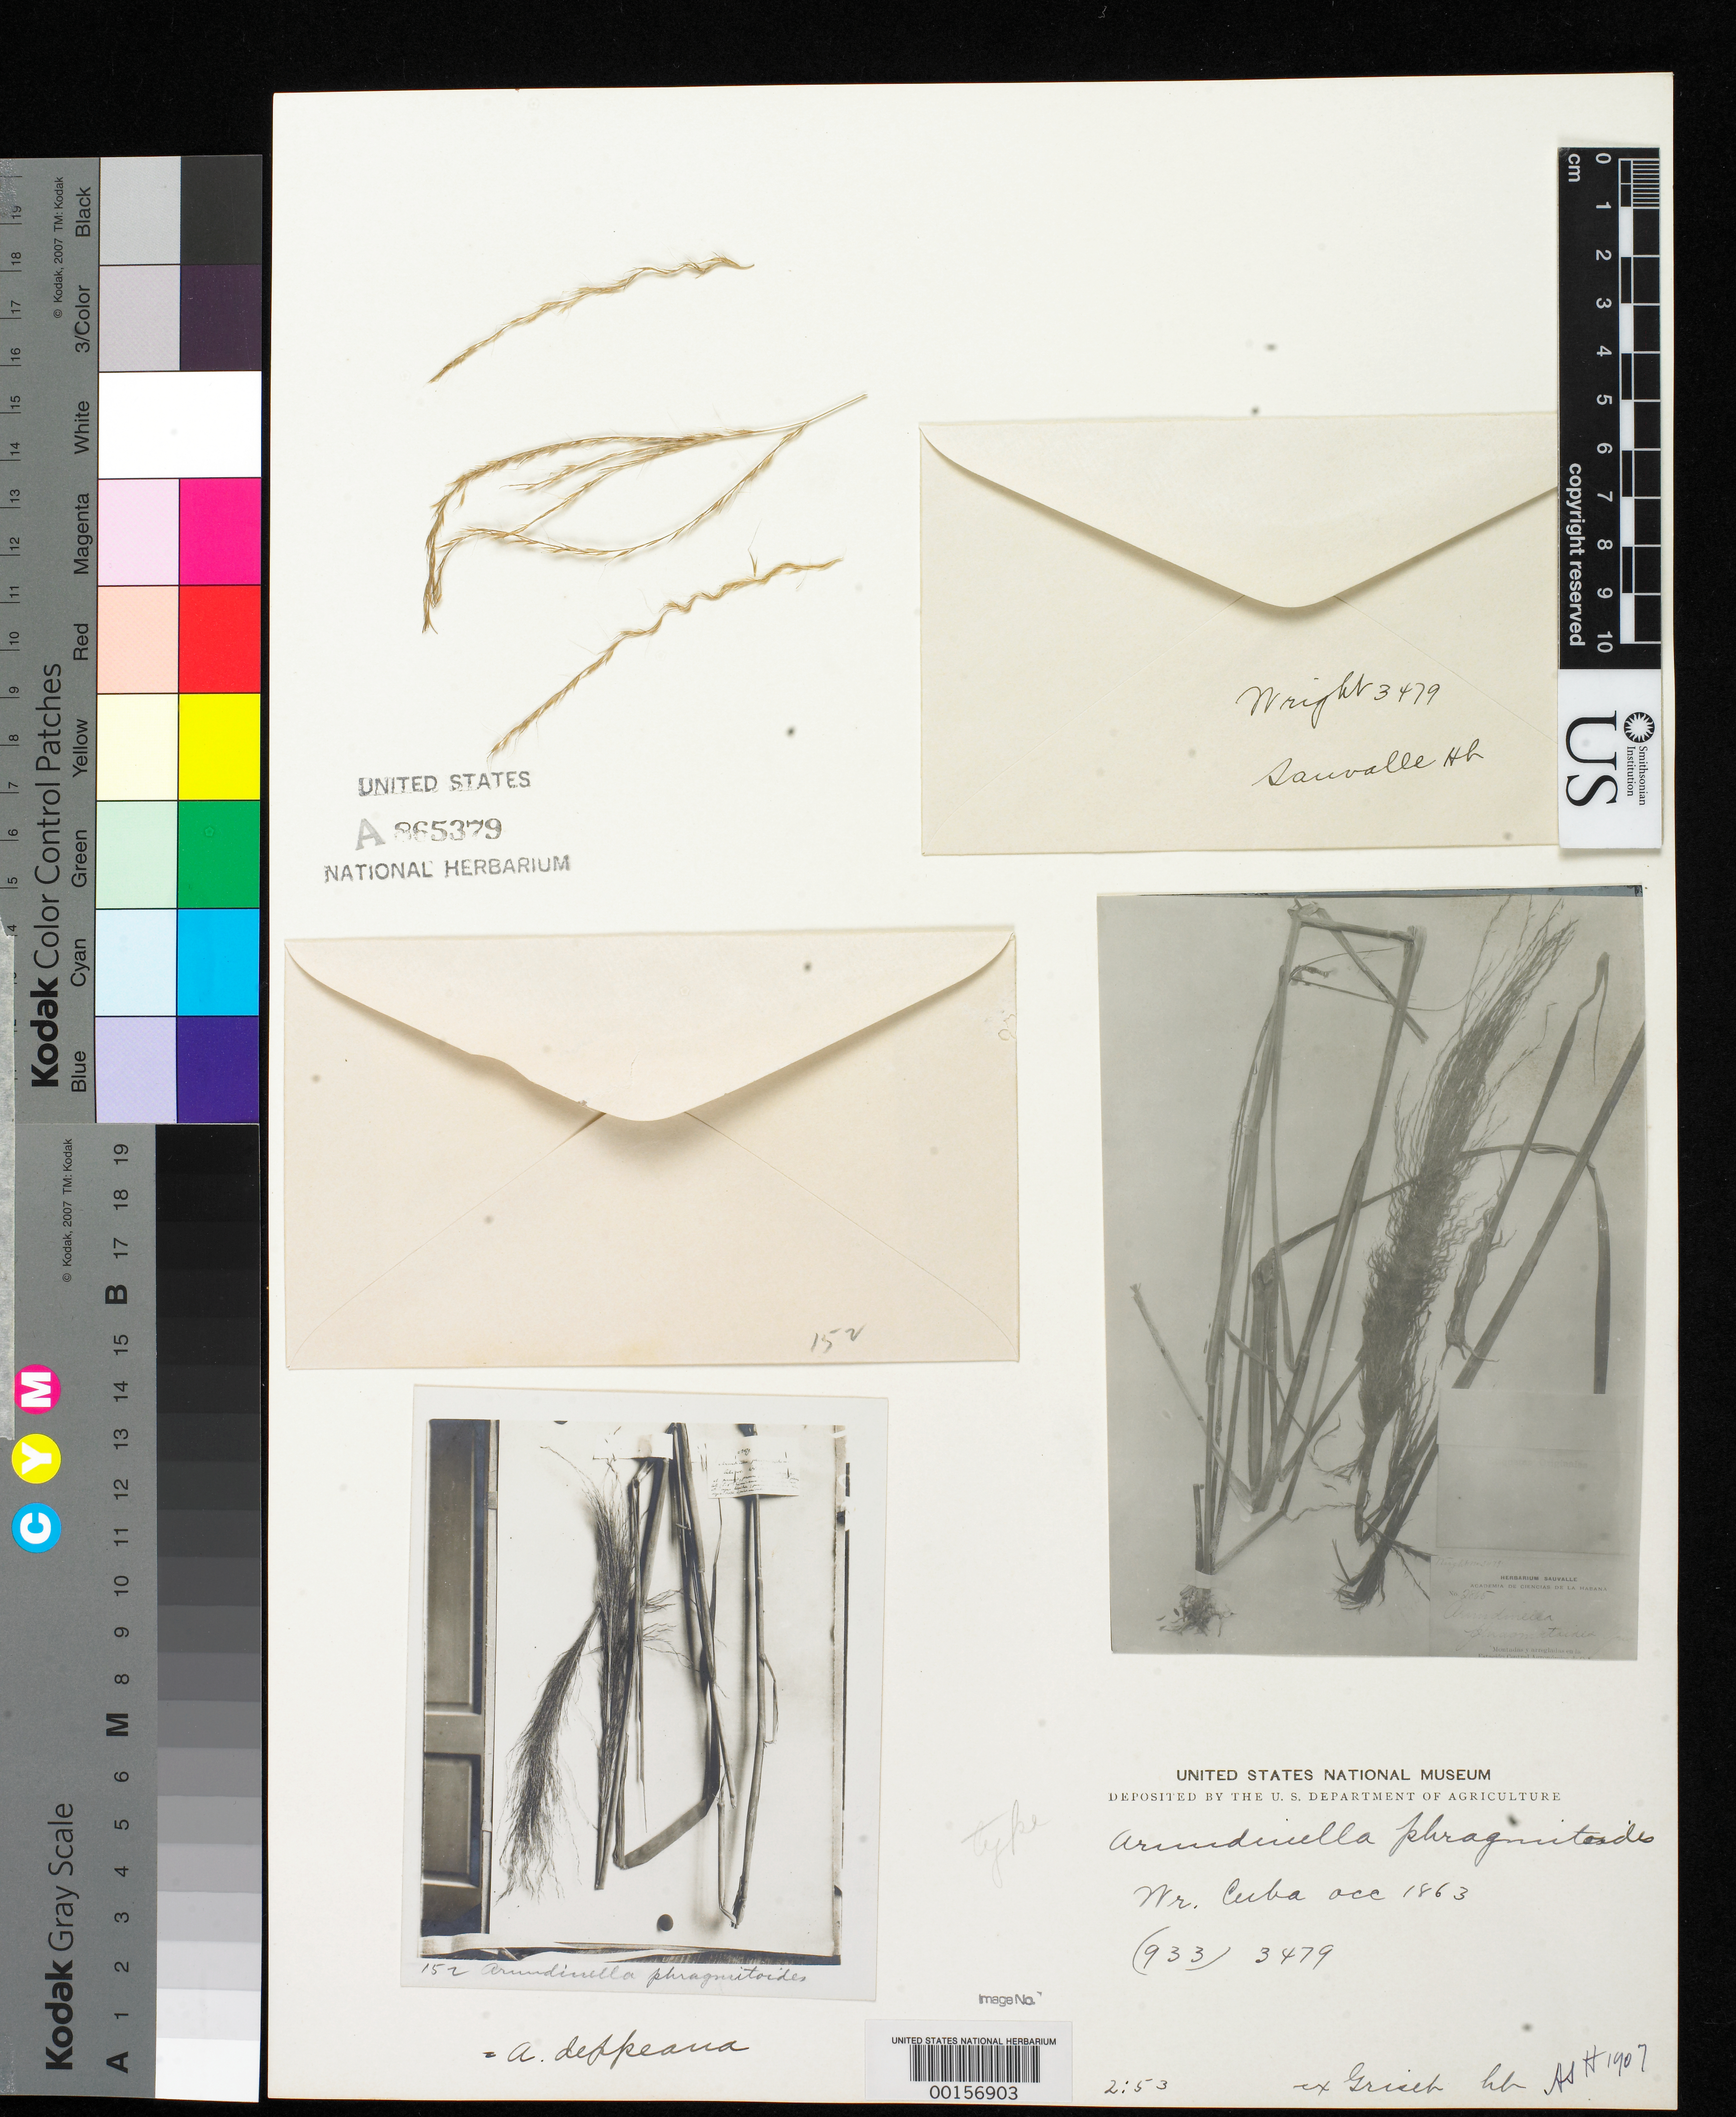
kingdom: Plantae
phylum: Tracheophyta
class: Liliopsida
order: Poales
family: Poaceae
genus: Arundinella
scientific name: Arundinella phragmitoides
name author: Griseb.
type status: Type Fragment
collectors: C. Wright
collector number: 3479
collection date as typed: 1863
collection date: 1863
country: Cuba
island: Greater Antilles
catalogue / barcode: US 865379A